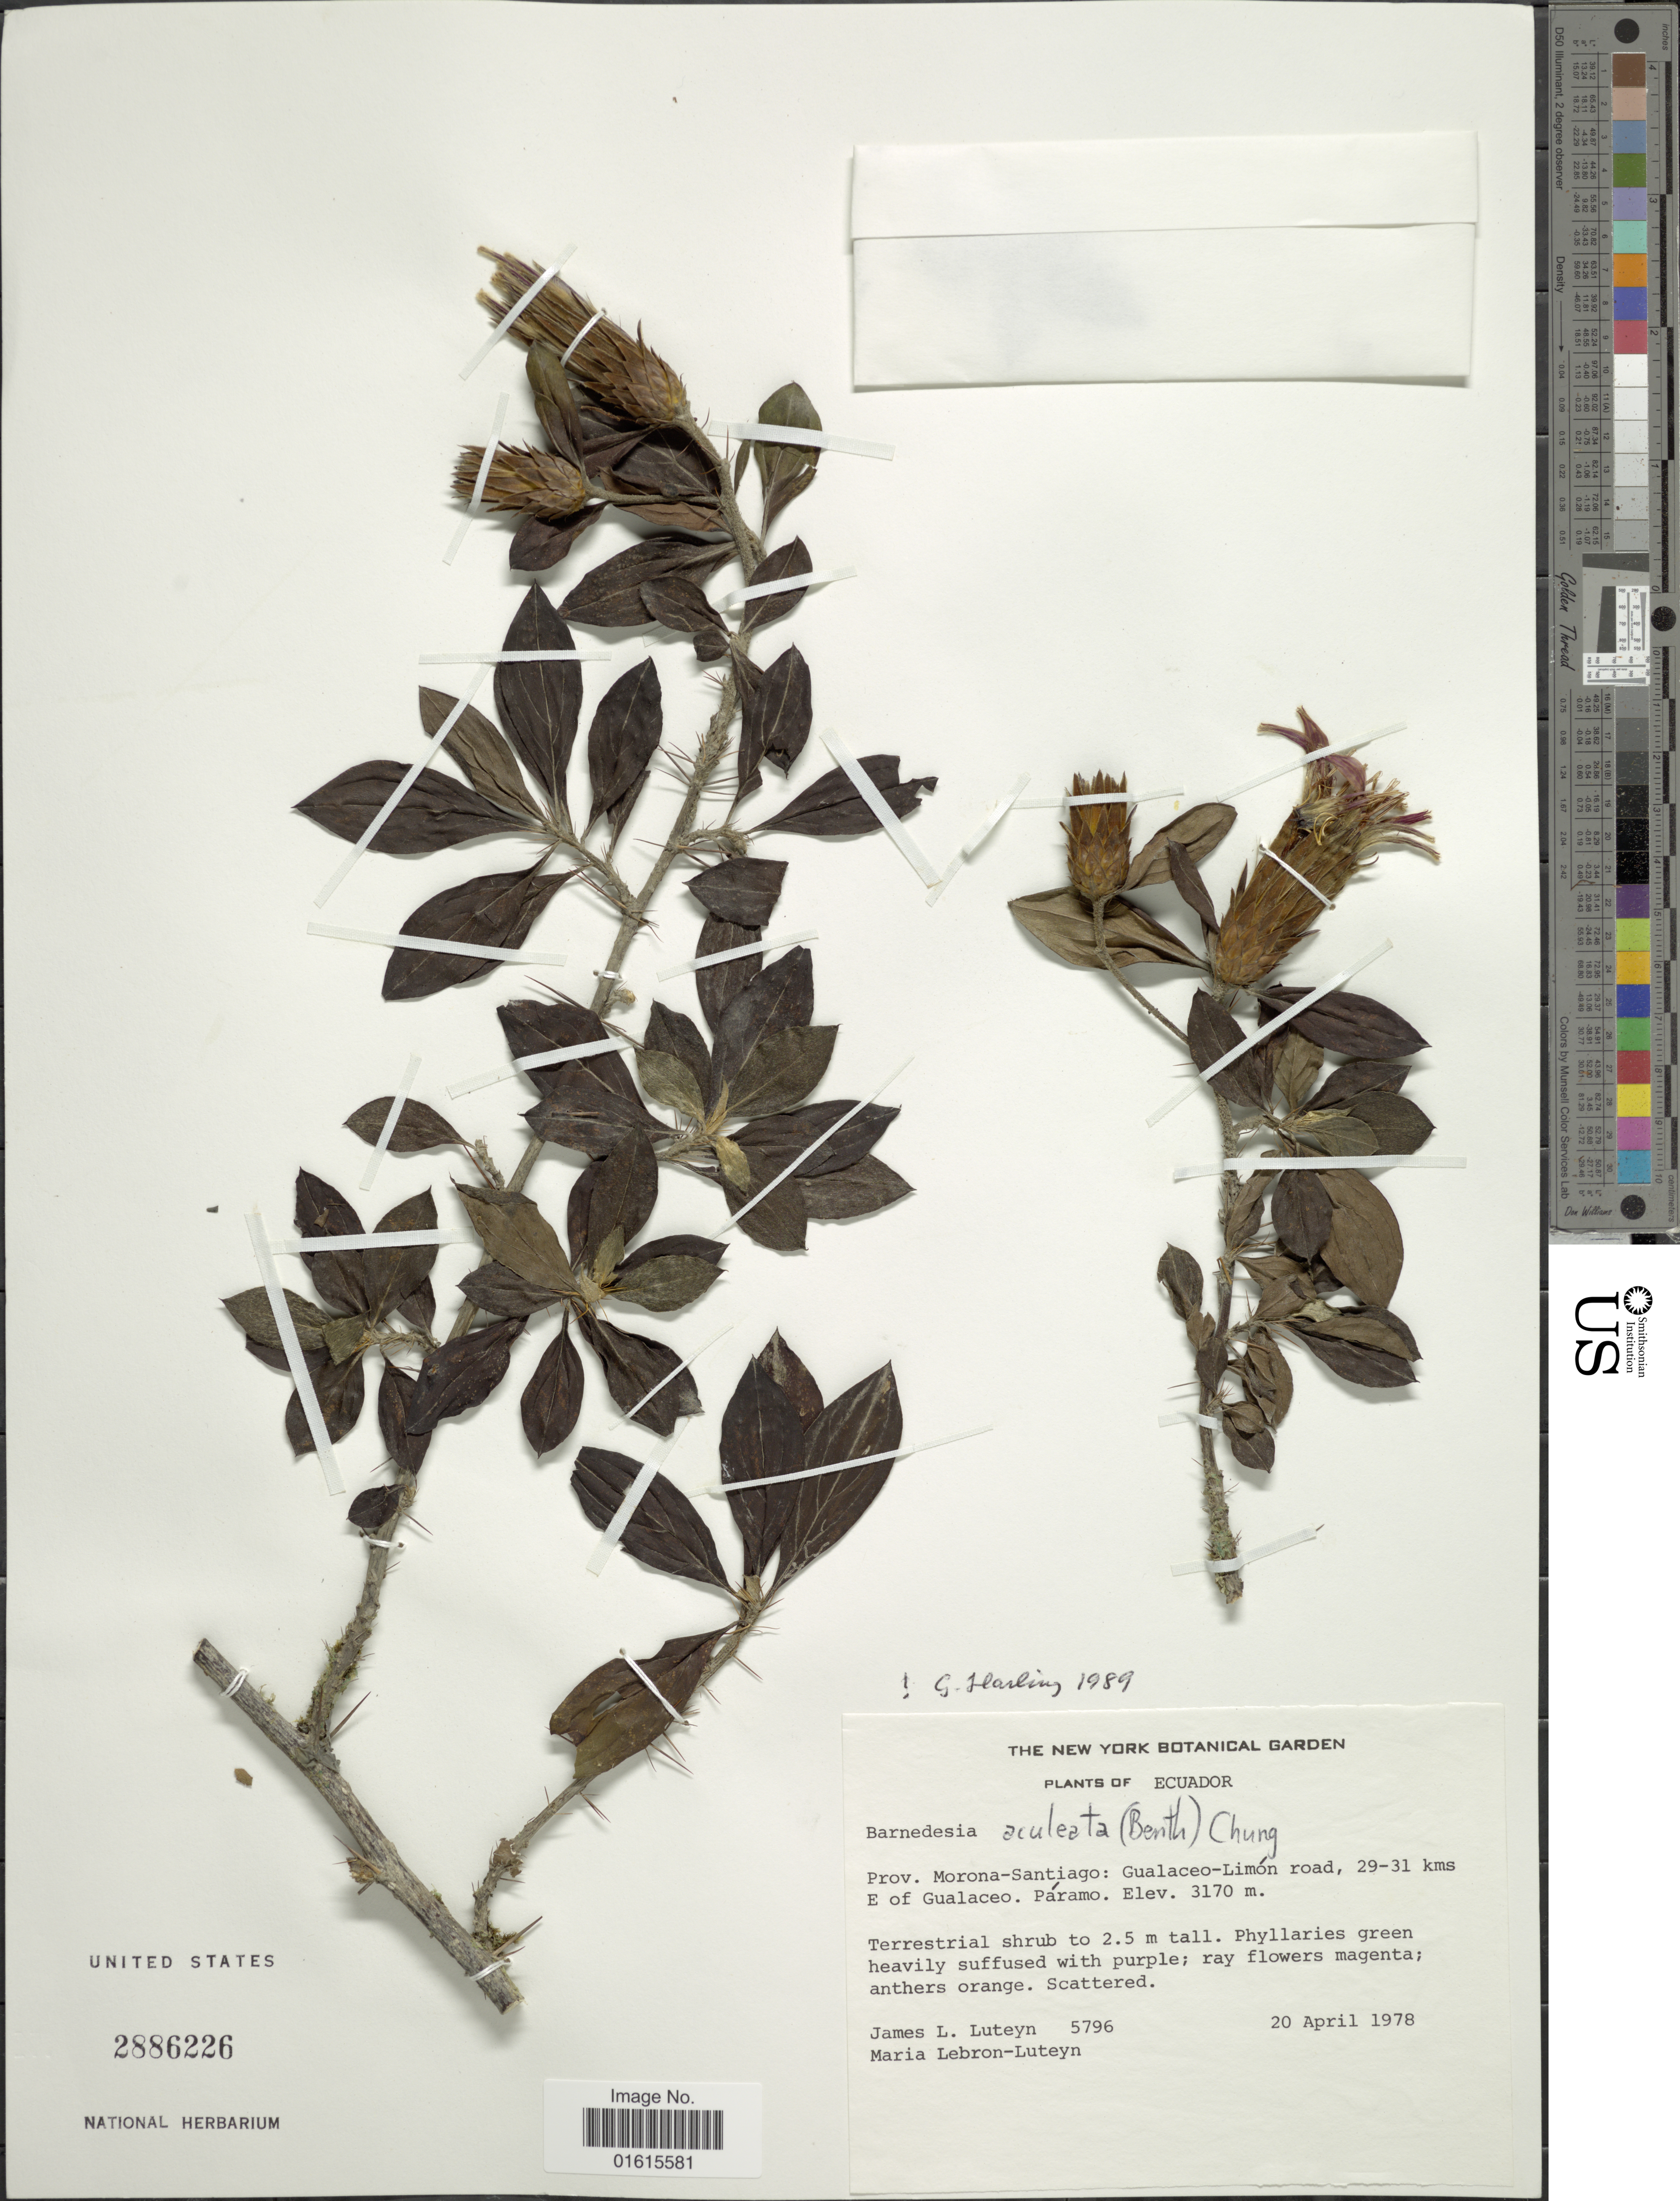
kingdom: Plantae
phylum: Tracheophyta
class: Magnoliopsida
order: Asterales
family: Asteraceae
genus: Barnadesia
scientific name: Barnadesia aculeata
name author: (Benth.) I.C. Chung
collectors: J. L. Luteyn & M. L. Lebrón-Luteyn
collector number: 5796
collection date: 1978-04-20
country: Ecuador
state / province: Morona-Santiago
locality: Gualaceo-Limon road, 29-31 kms E of Gualeceo. Paramo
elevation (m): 3170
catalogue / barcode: US 2886226